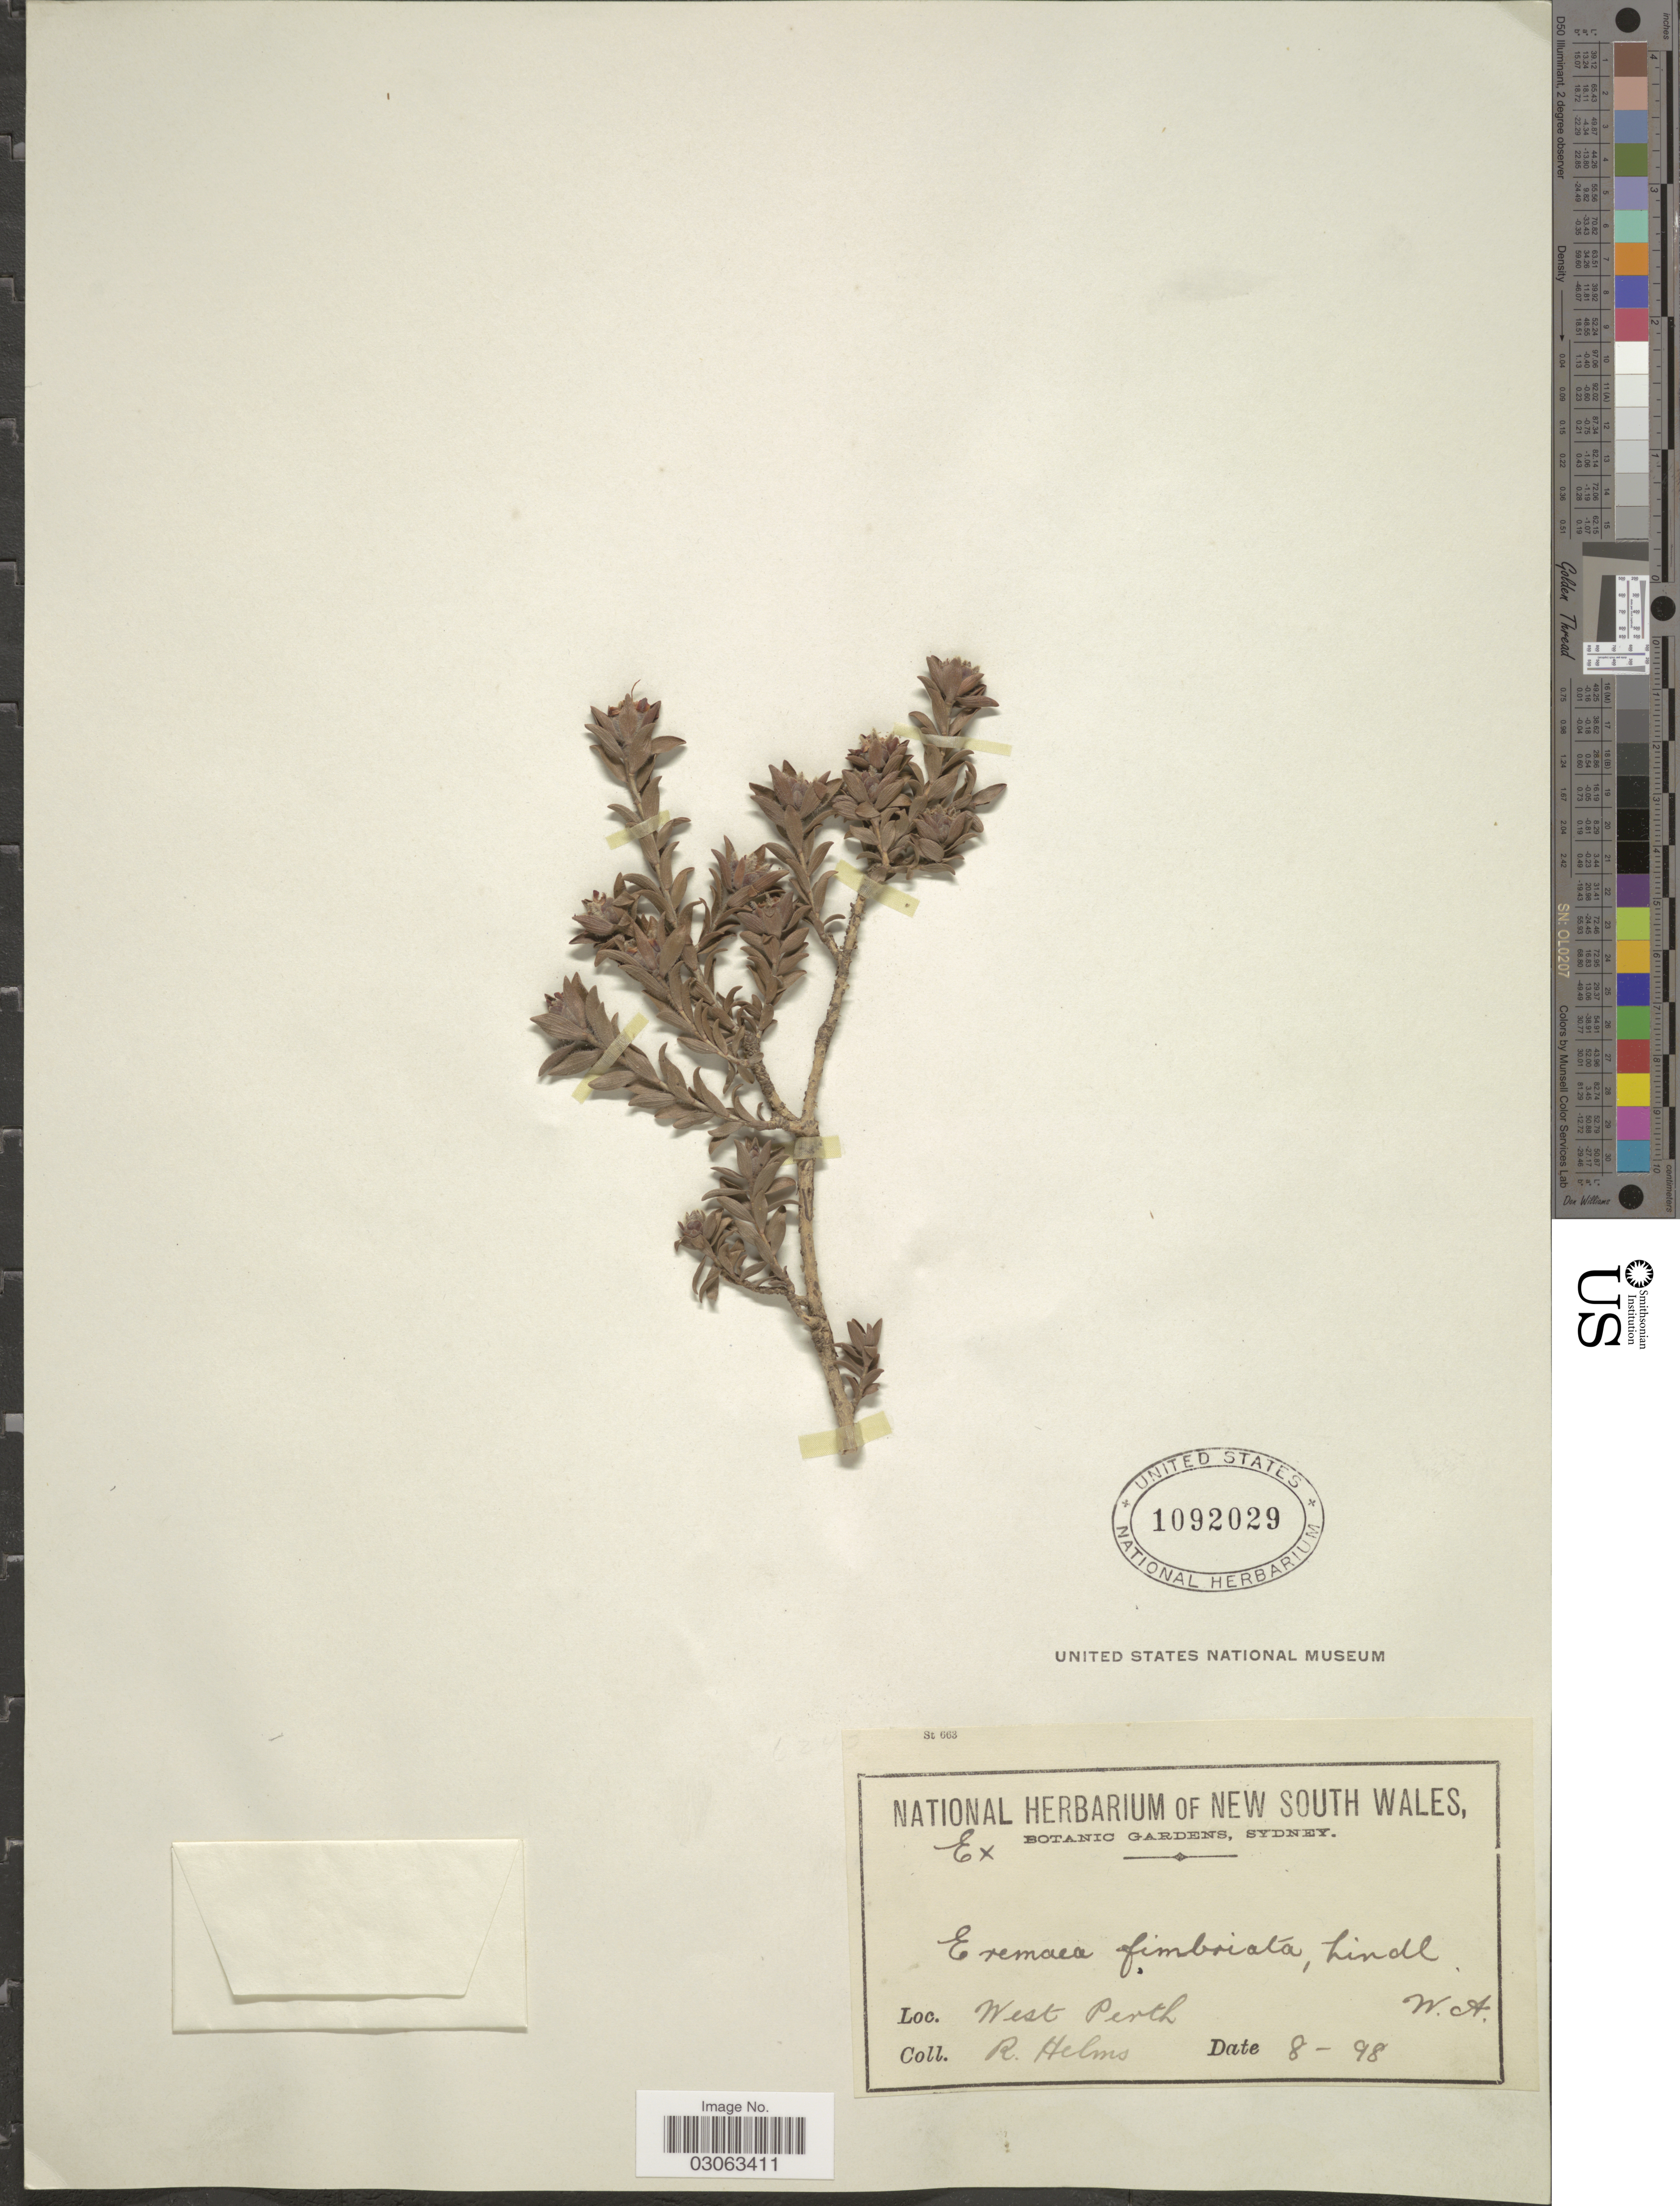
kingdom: Plantae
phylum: Tracheophyta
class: Magnoliopsida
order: Myrtales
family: Myrtaceae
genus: Eremaea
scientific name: Eremaea fimbriata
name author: Lindl.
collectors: R. Helms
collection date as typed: Transcribed d/m/y: /8/98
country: Australia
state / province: Western Australia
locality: West Perth. W. A.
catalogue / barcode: US 1092029